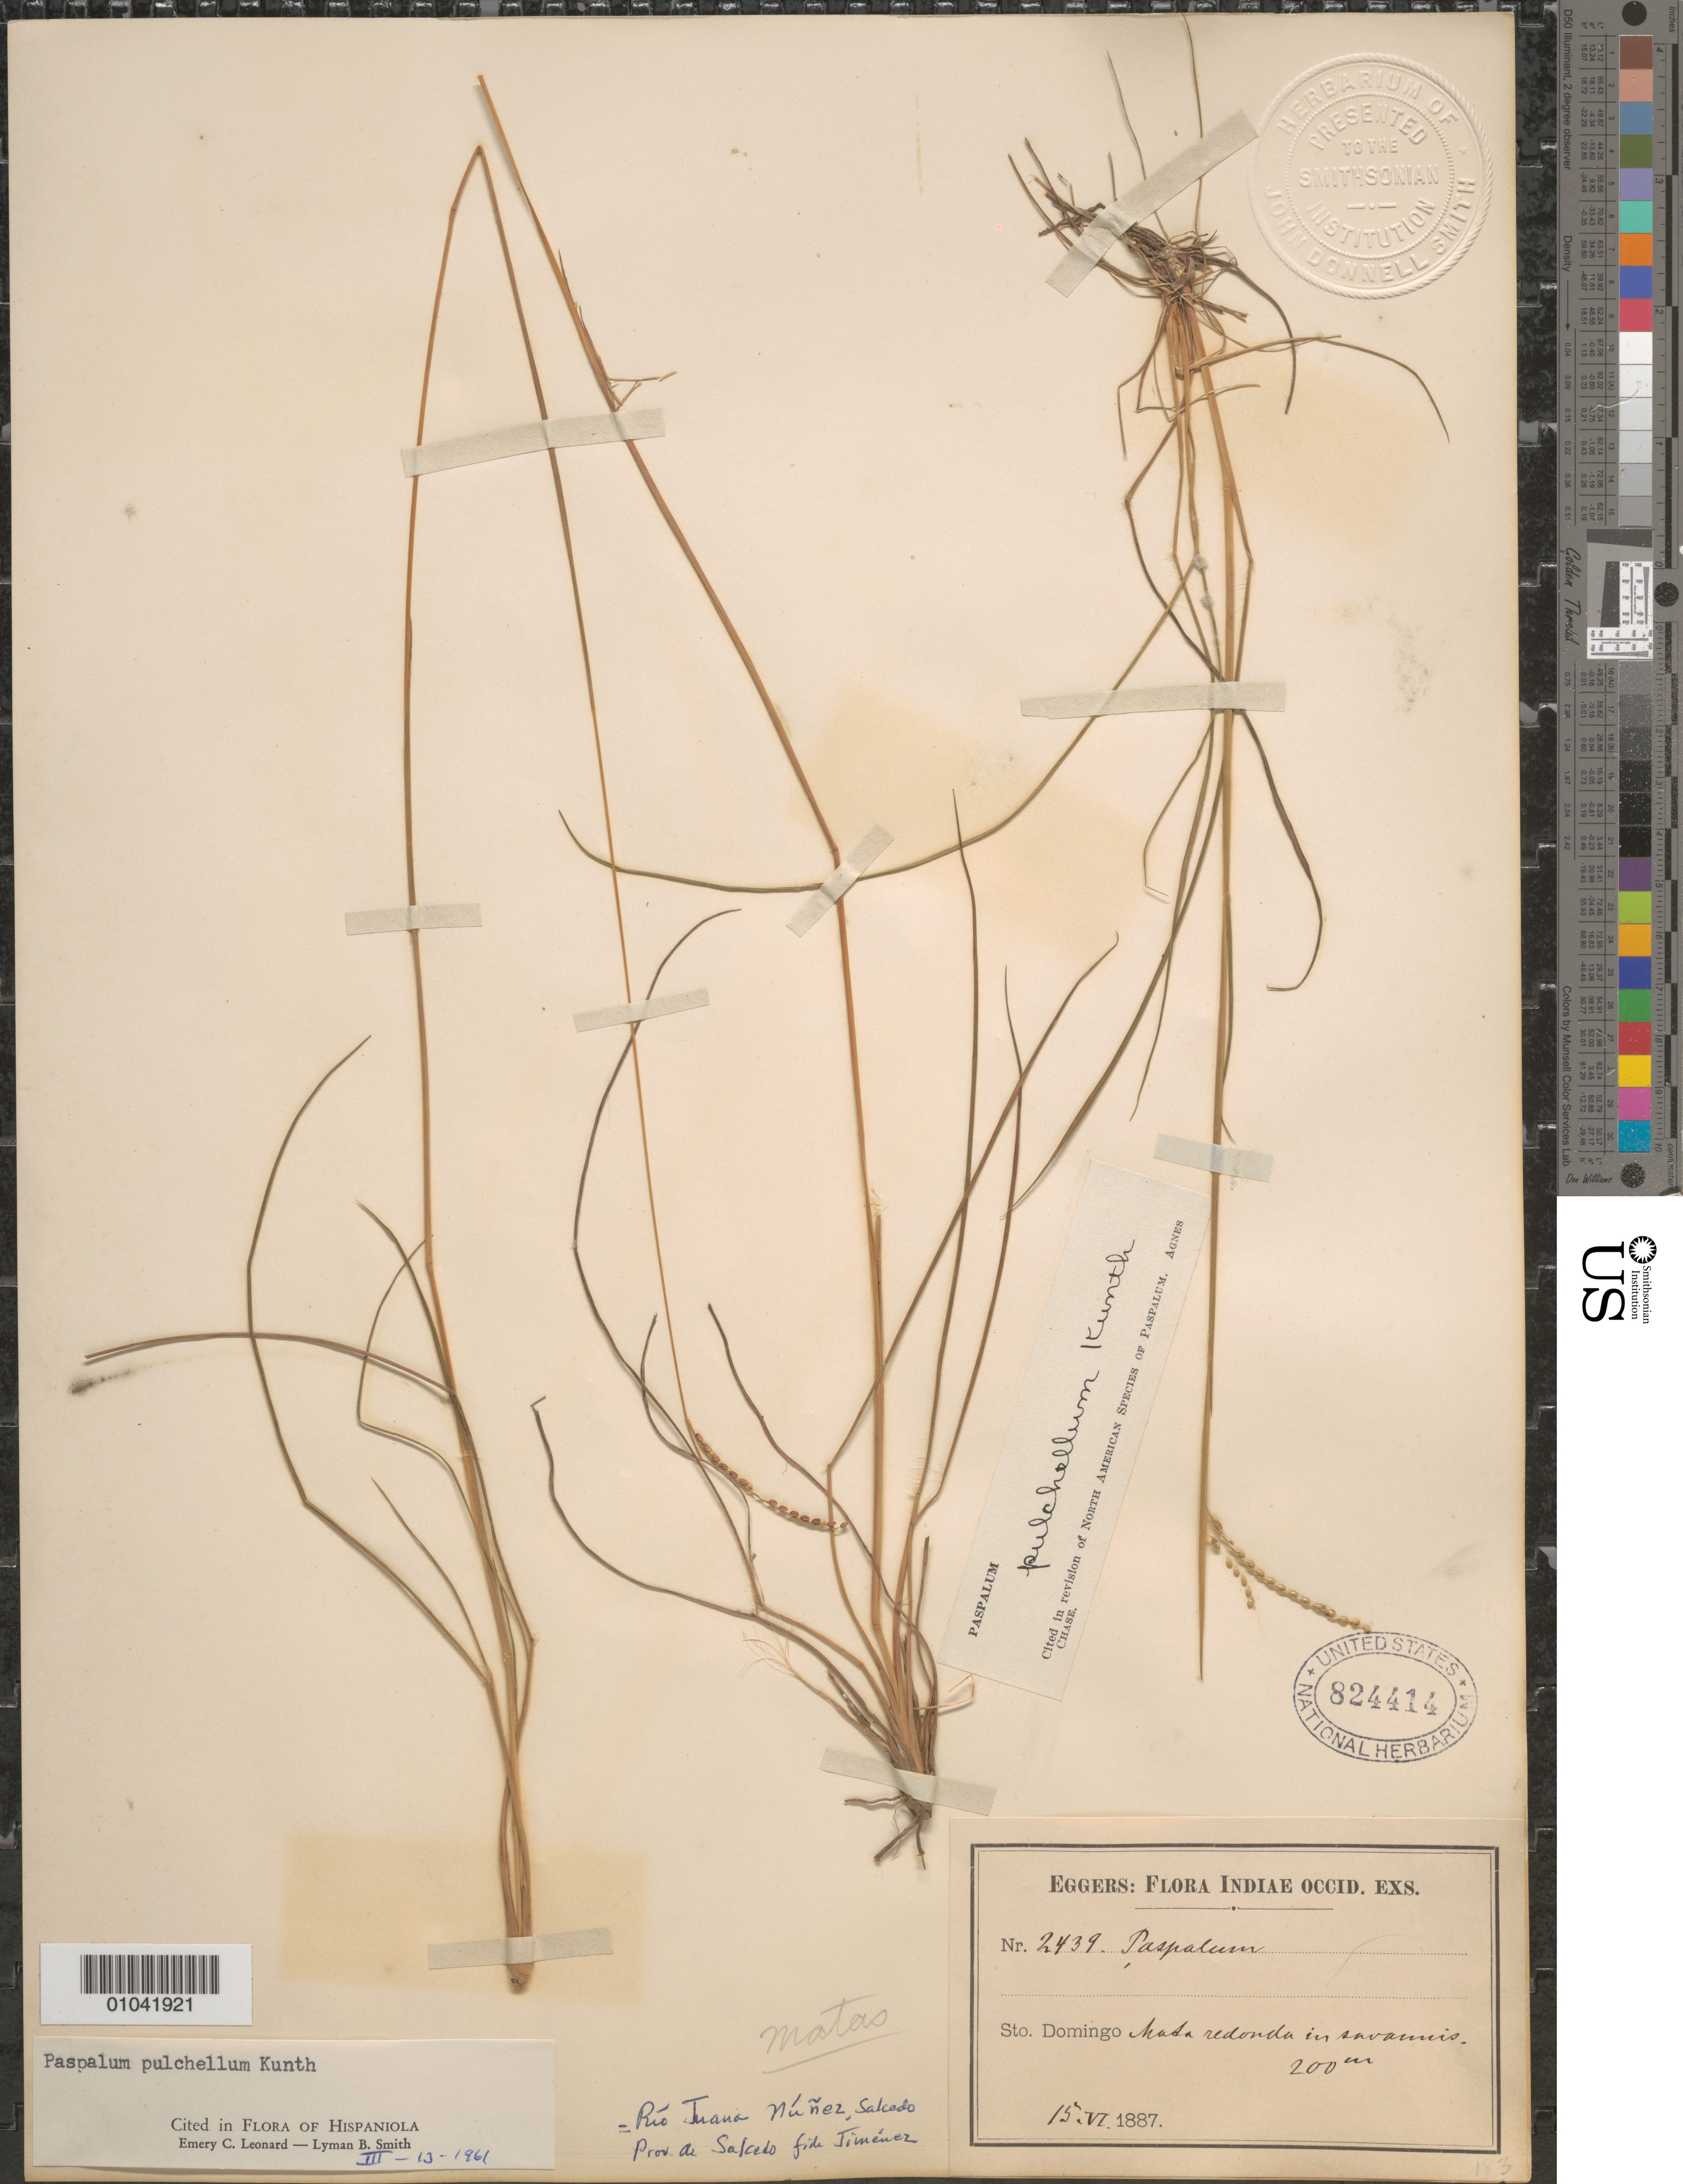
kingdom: Plantae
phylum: Tracheophyta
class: Liliopsida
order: Poales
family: Poaceae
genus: Paspalum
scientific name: Paspalum pulchellum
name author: Kunth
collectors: H. F. A. von Eggers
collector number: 2439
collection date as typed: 15 Jun 1887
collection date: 1887-06-15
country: Dominican Republic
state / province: Distrito Nacional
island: Hispaniola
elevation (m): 200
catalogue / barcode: US 824414